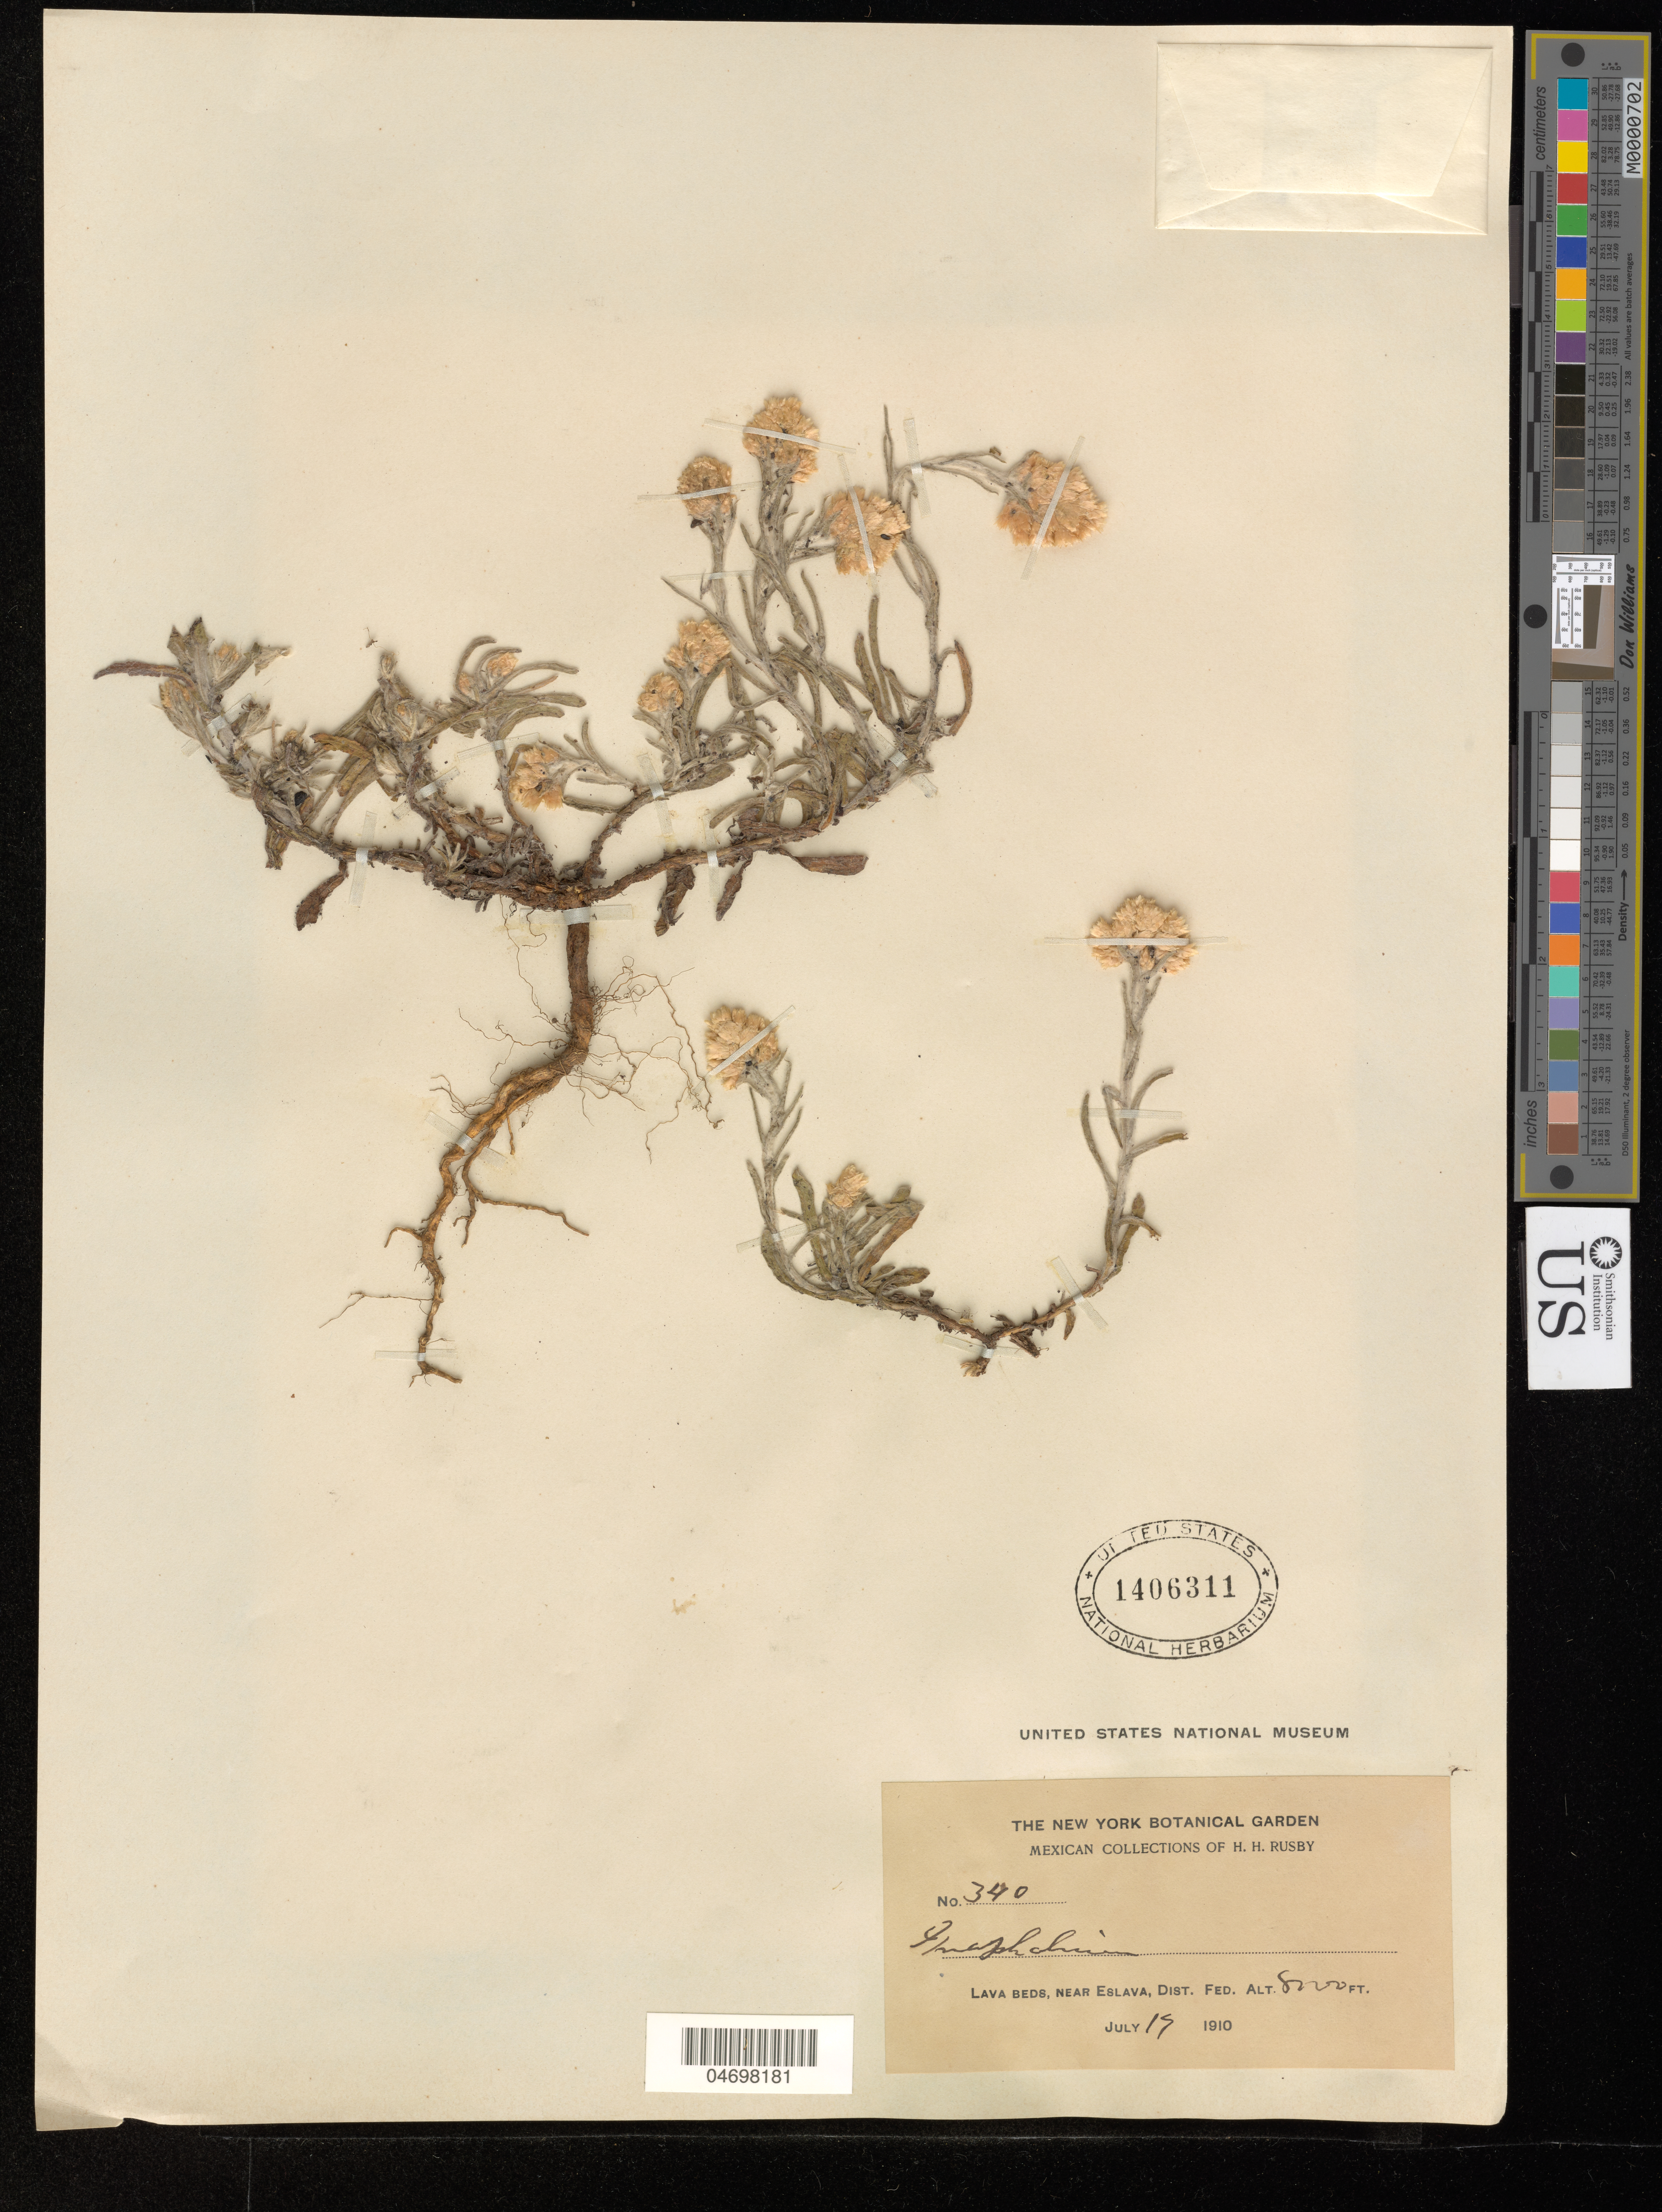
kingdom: Plantae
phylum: Tracheophyta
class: Magnoliopsida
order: Asterales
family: Asteraceae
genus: Gnaphalium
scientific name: Gnaphalium sp.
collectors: H. H. Rusby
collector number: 340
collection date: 1910-07-17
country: Mexico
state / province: Distrito Federal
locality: Lava beds, near Eslava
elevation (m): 2286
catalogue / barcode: US 1406311